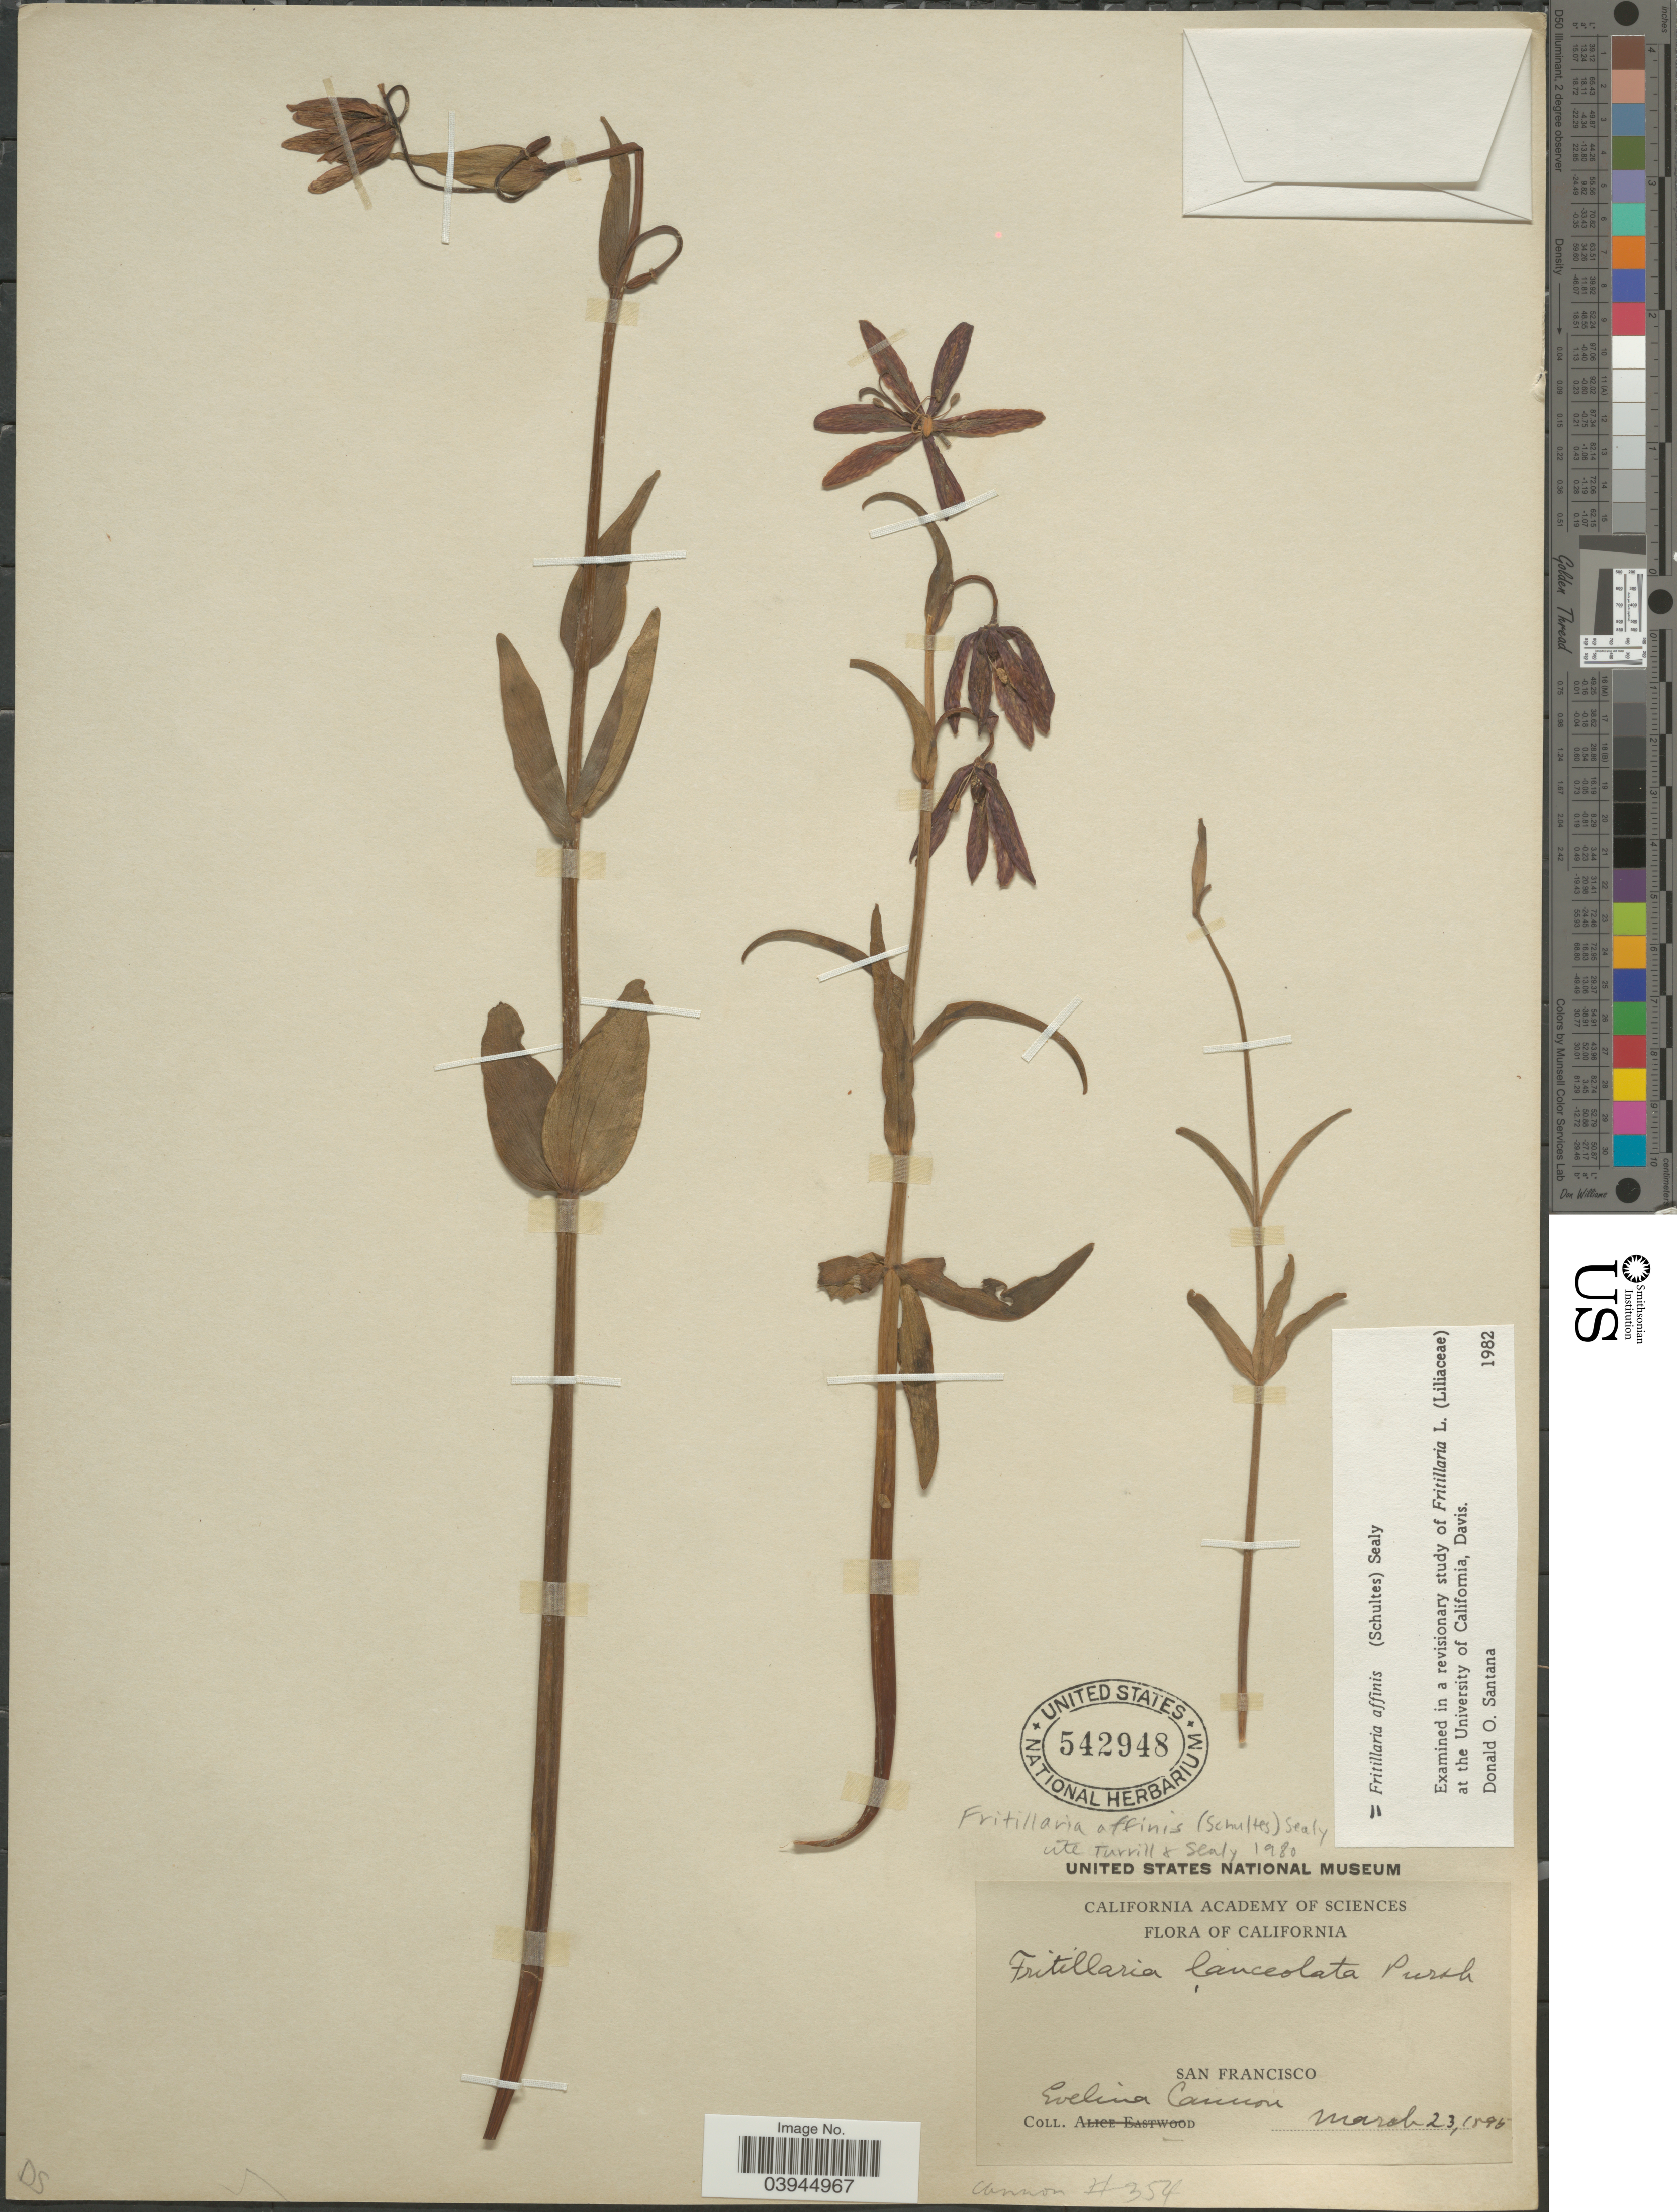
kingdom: Plantae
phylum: Tracheophyta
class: Liliopsida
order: Liliales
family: Liliaceae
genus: Fritillaria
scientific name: Fritillaria affinis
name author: (Schult. & Schult. f.) Sealy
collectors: E. Cannon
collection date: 1895-03-23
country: United States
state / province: California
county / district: San Francisco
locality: San Francisco.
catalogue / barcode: US 542948